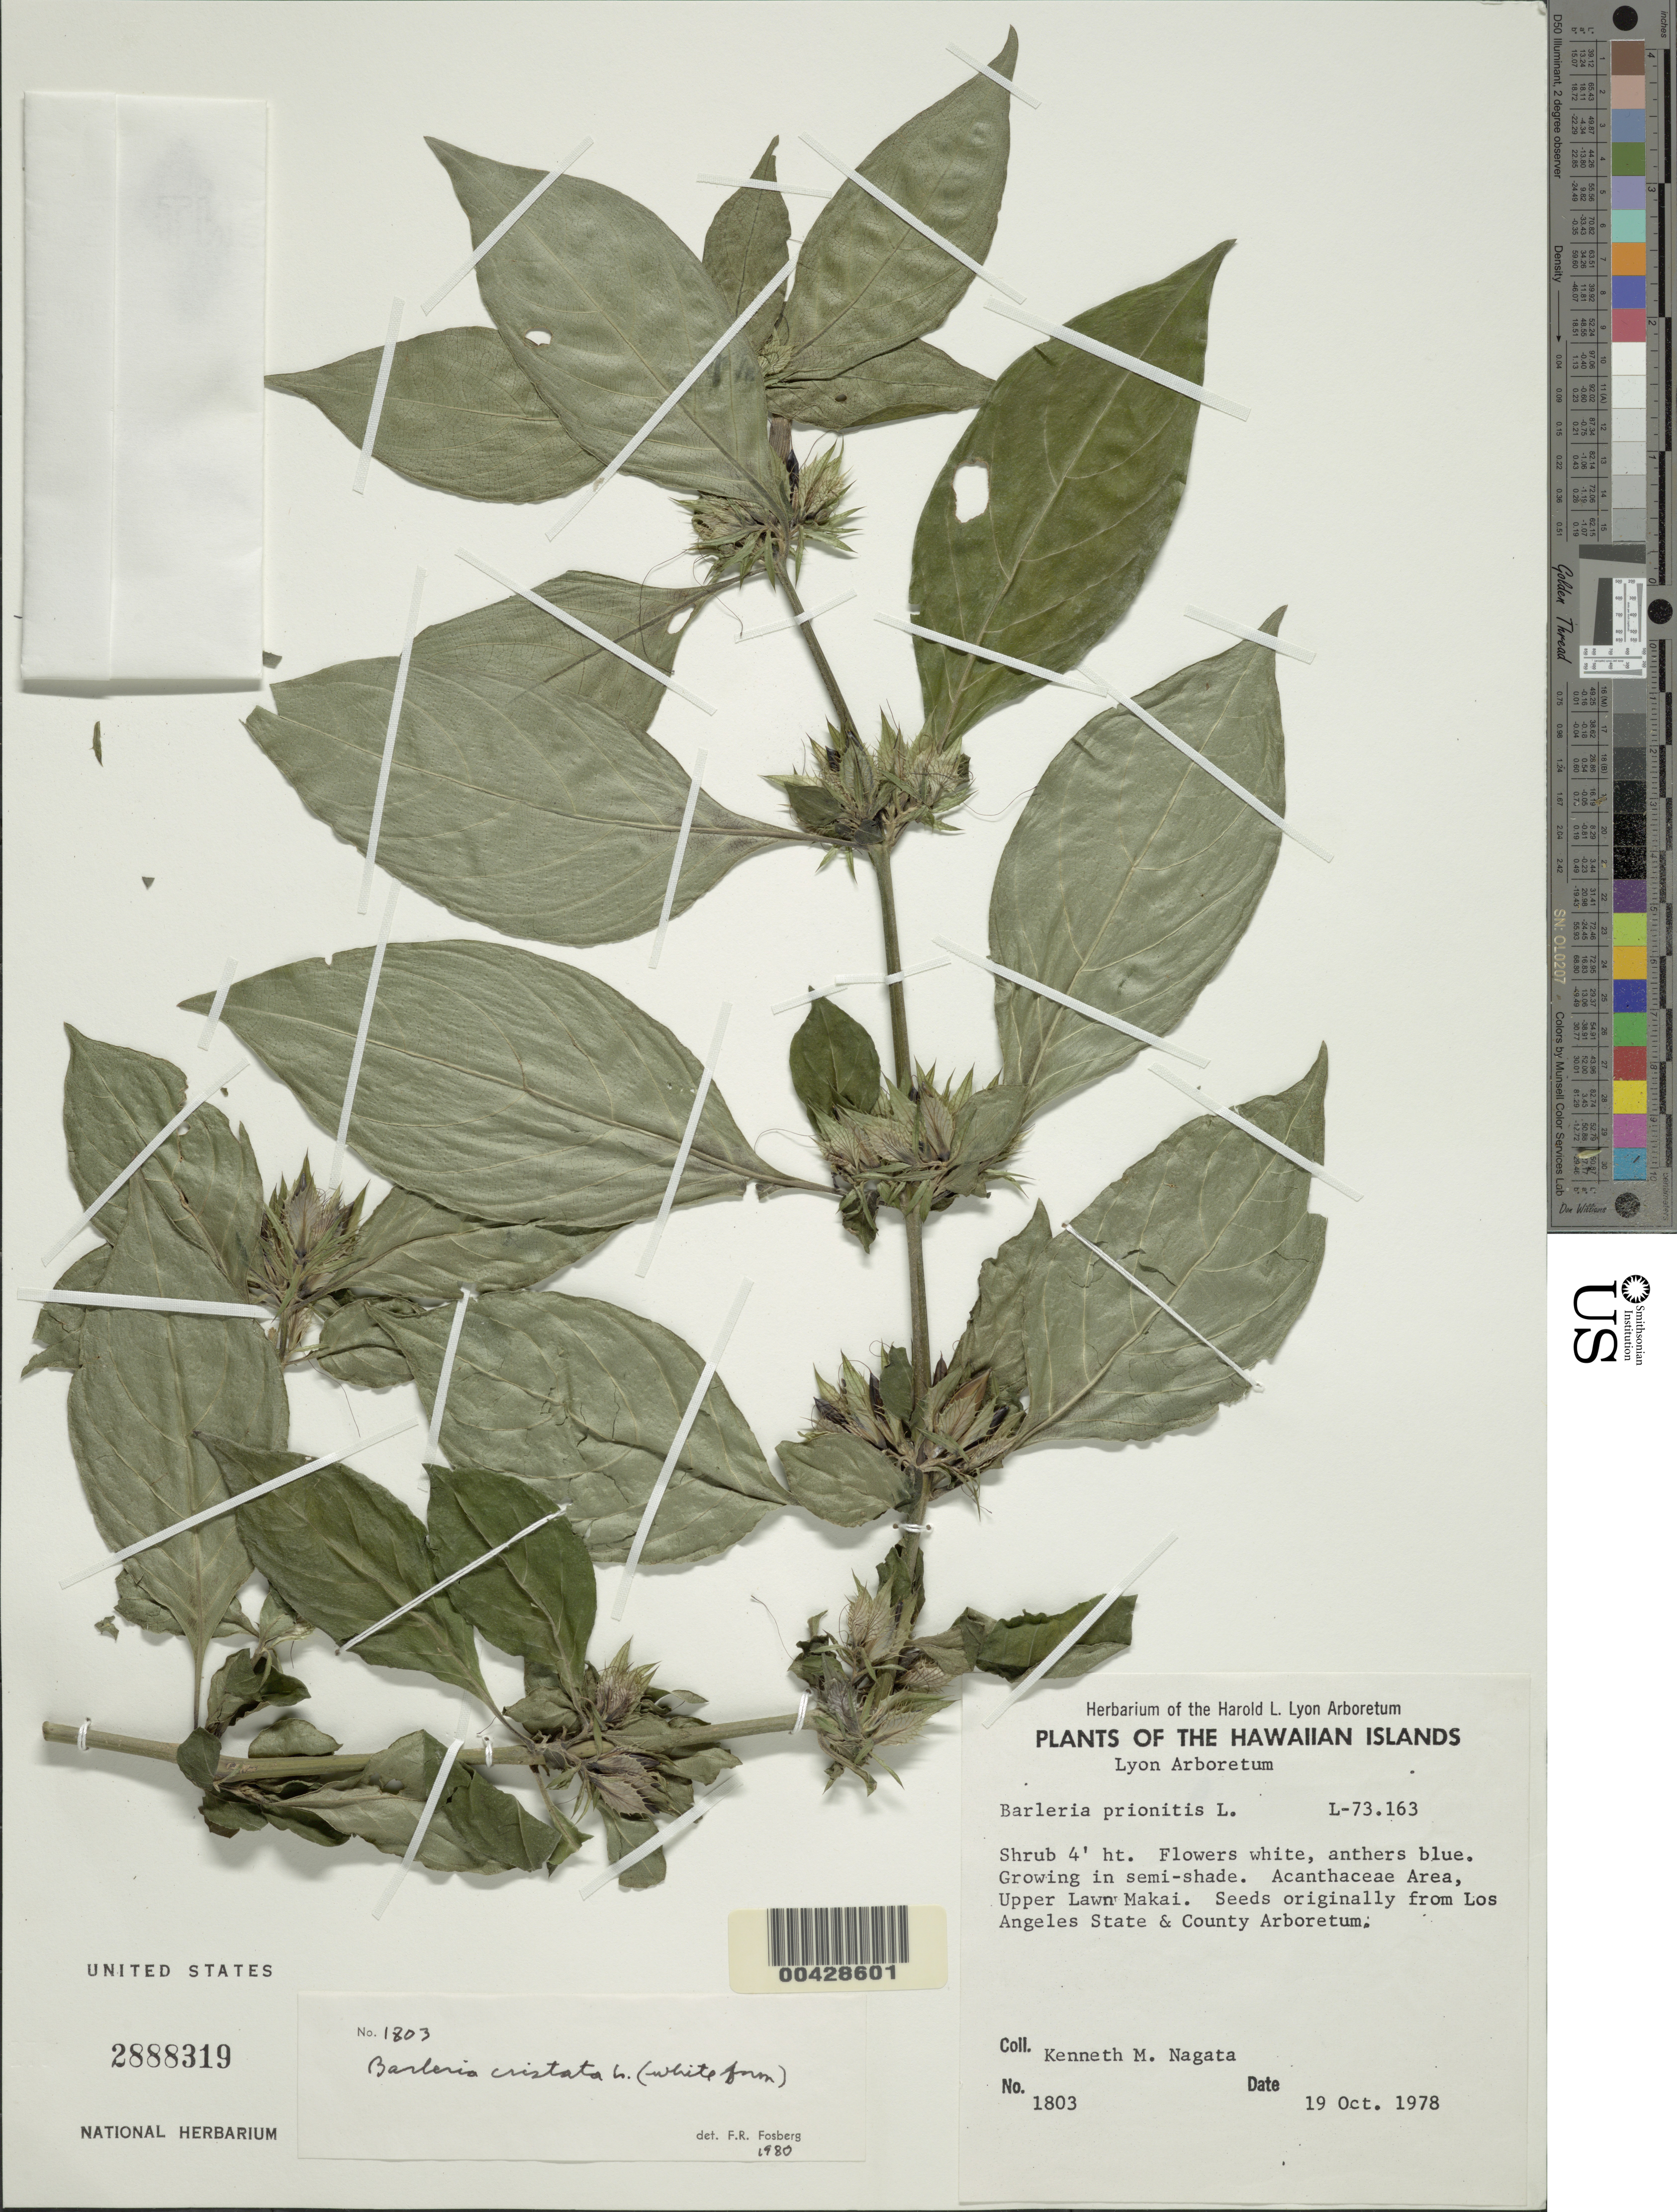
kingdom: Plantae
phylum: Tracheophyta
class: Magnoliopsida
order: Lamiales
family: Acanthaceae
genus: Barleria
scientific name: Barleria cristata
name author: L.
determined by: Fosberg, F. R.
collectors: K. Nagata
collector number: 1803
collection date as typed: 19 Oct 1978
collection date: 1978-10-19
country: United States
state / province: Hawaii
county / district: Honolulu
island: Oahu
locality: Upper Lawn Makai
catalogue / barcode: US 2888319